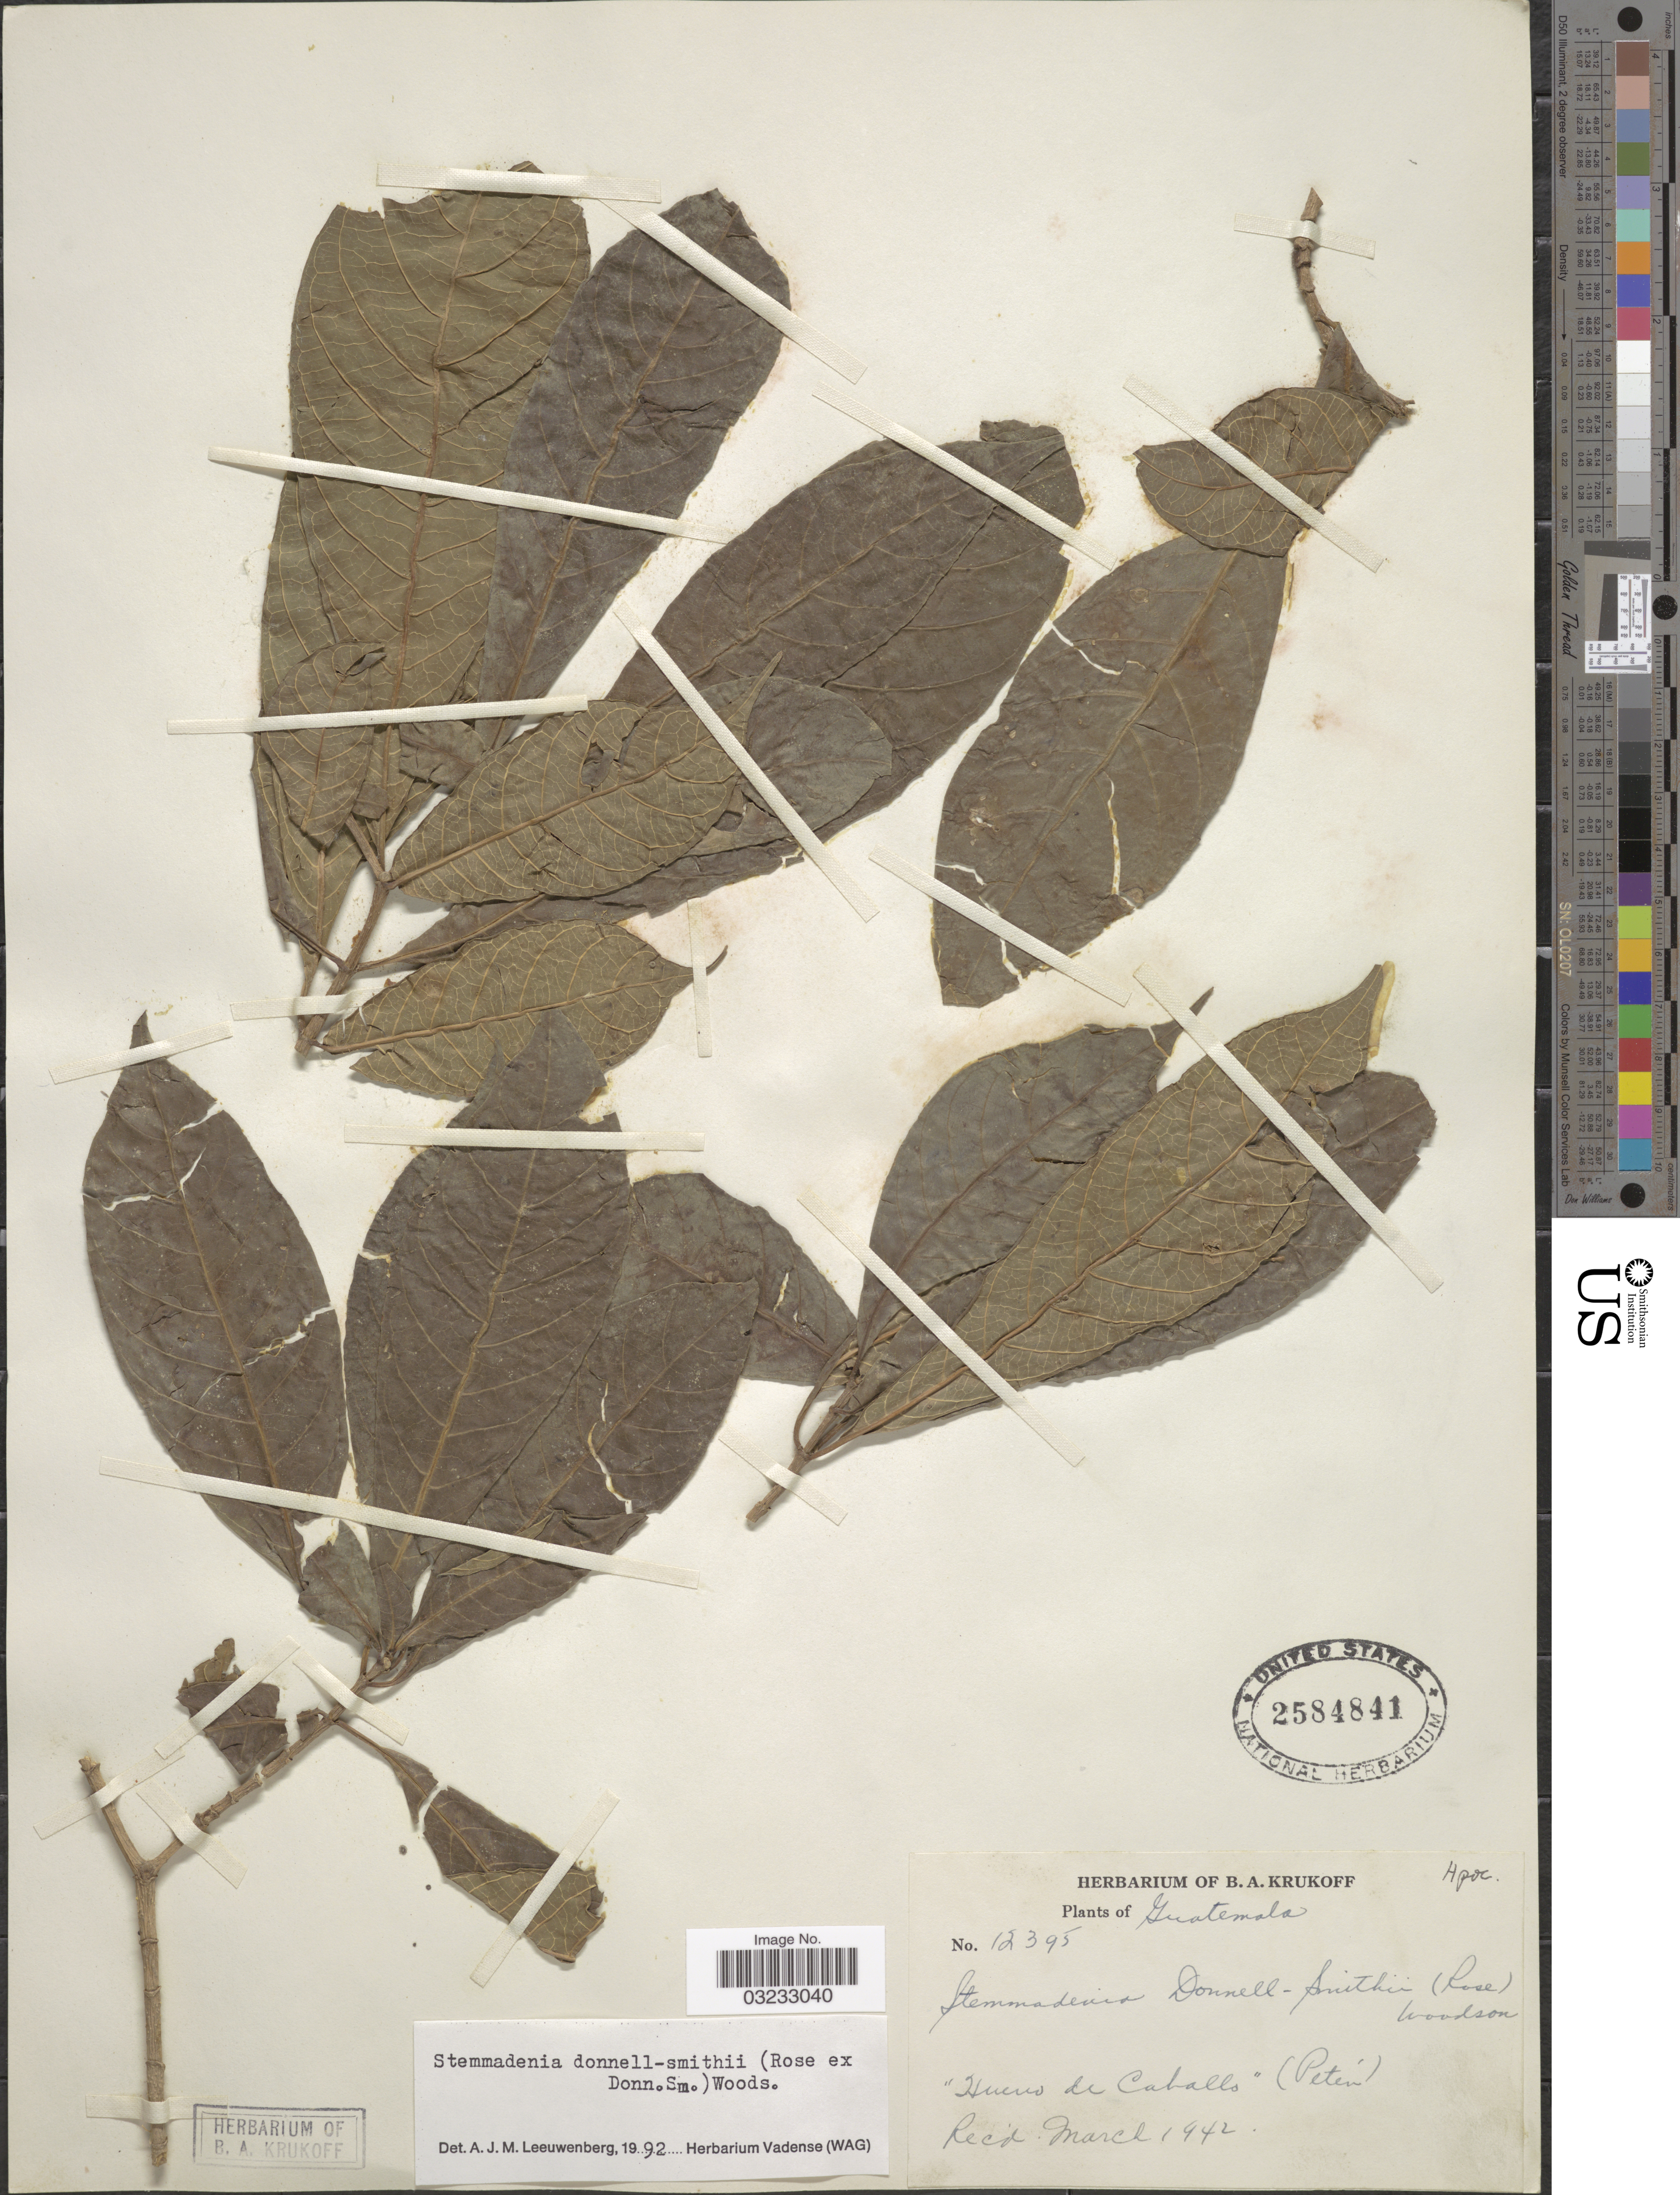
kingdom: Plantae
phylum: Tracheophyta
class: Magnoliopsida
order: Gentianales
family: Apocynaceae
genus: Stemmadenia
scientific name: Stemmadenia donnell-smithii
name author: (Rose ex Donn. Sm.) Woodson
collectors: ex herb. B. A. Krukoff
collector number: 12395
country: Guatemala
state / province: El Petén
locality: Petén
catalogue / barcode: US 2584841